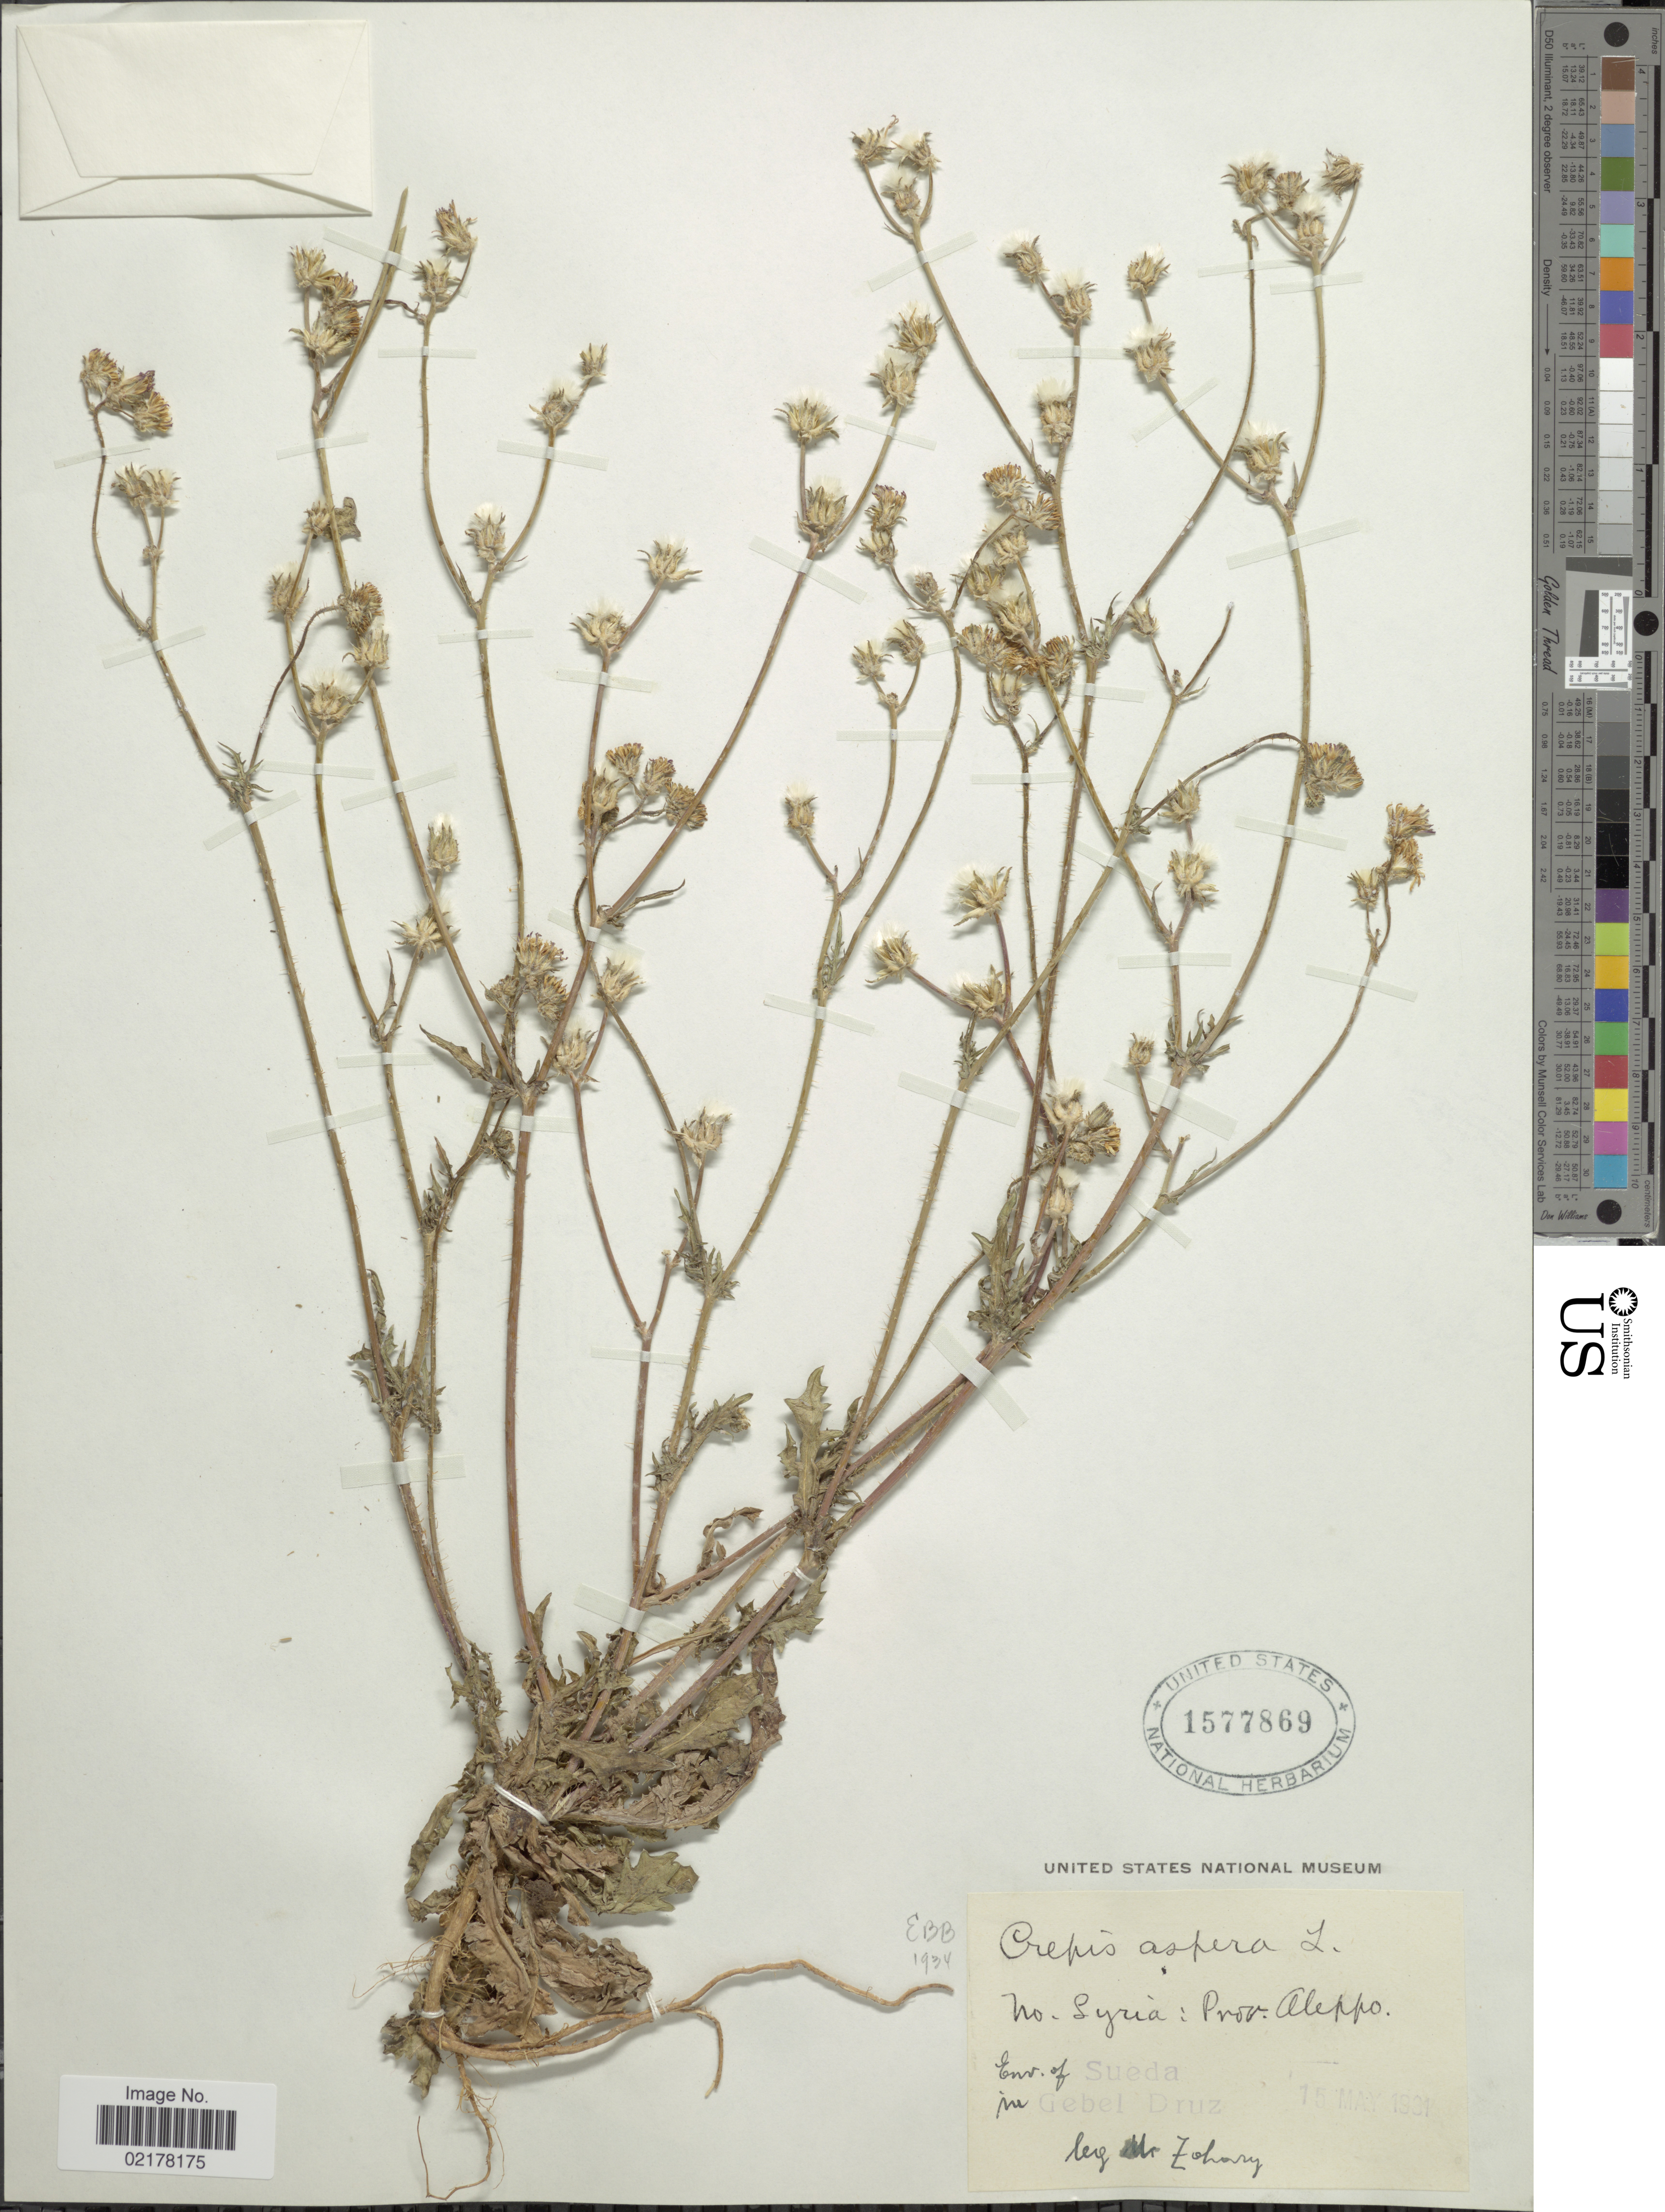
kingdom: Plantae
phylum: Tracheophyta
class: Magnoliopsida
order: Asterales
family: Asteraceae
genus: Crepis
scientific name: Crepis aspera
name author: L.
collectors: M. Zohary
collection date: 1931-05-15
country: Syria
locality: Syria: Prov. Aleppo. Env. of Sueda. ne Gebel Druz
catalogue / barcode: US 1577869